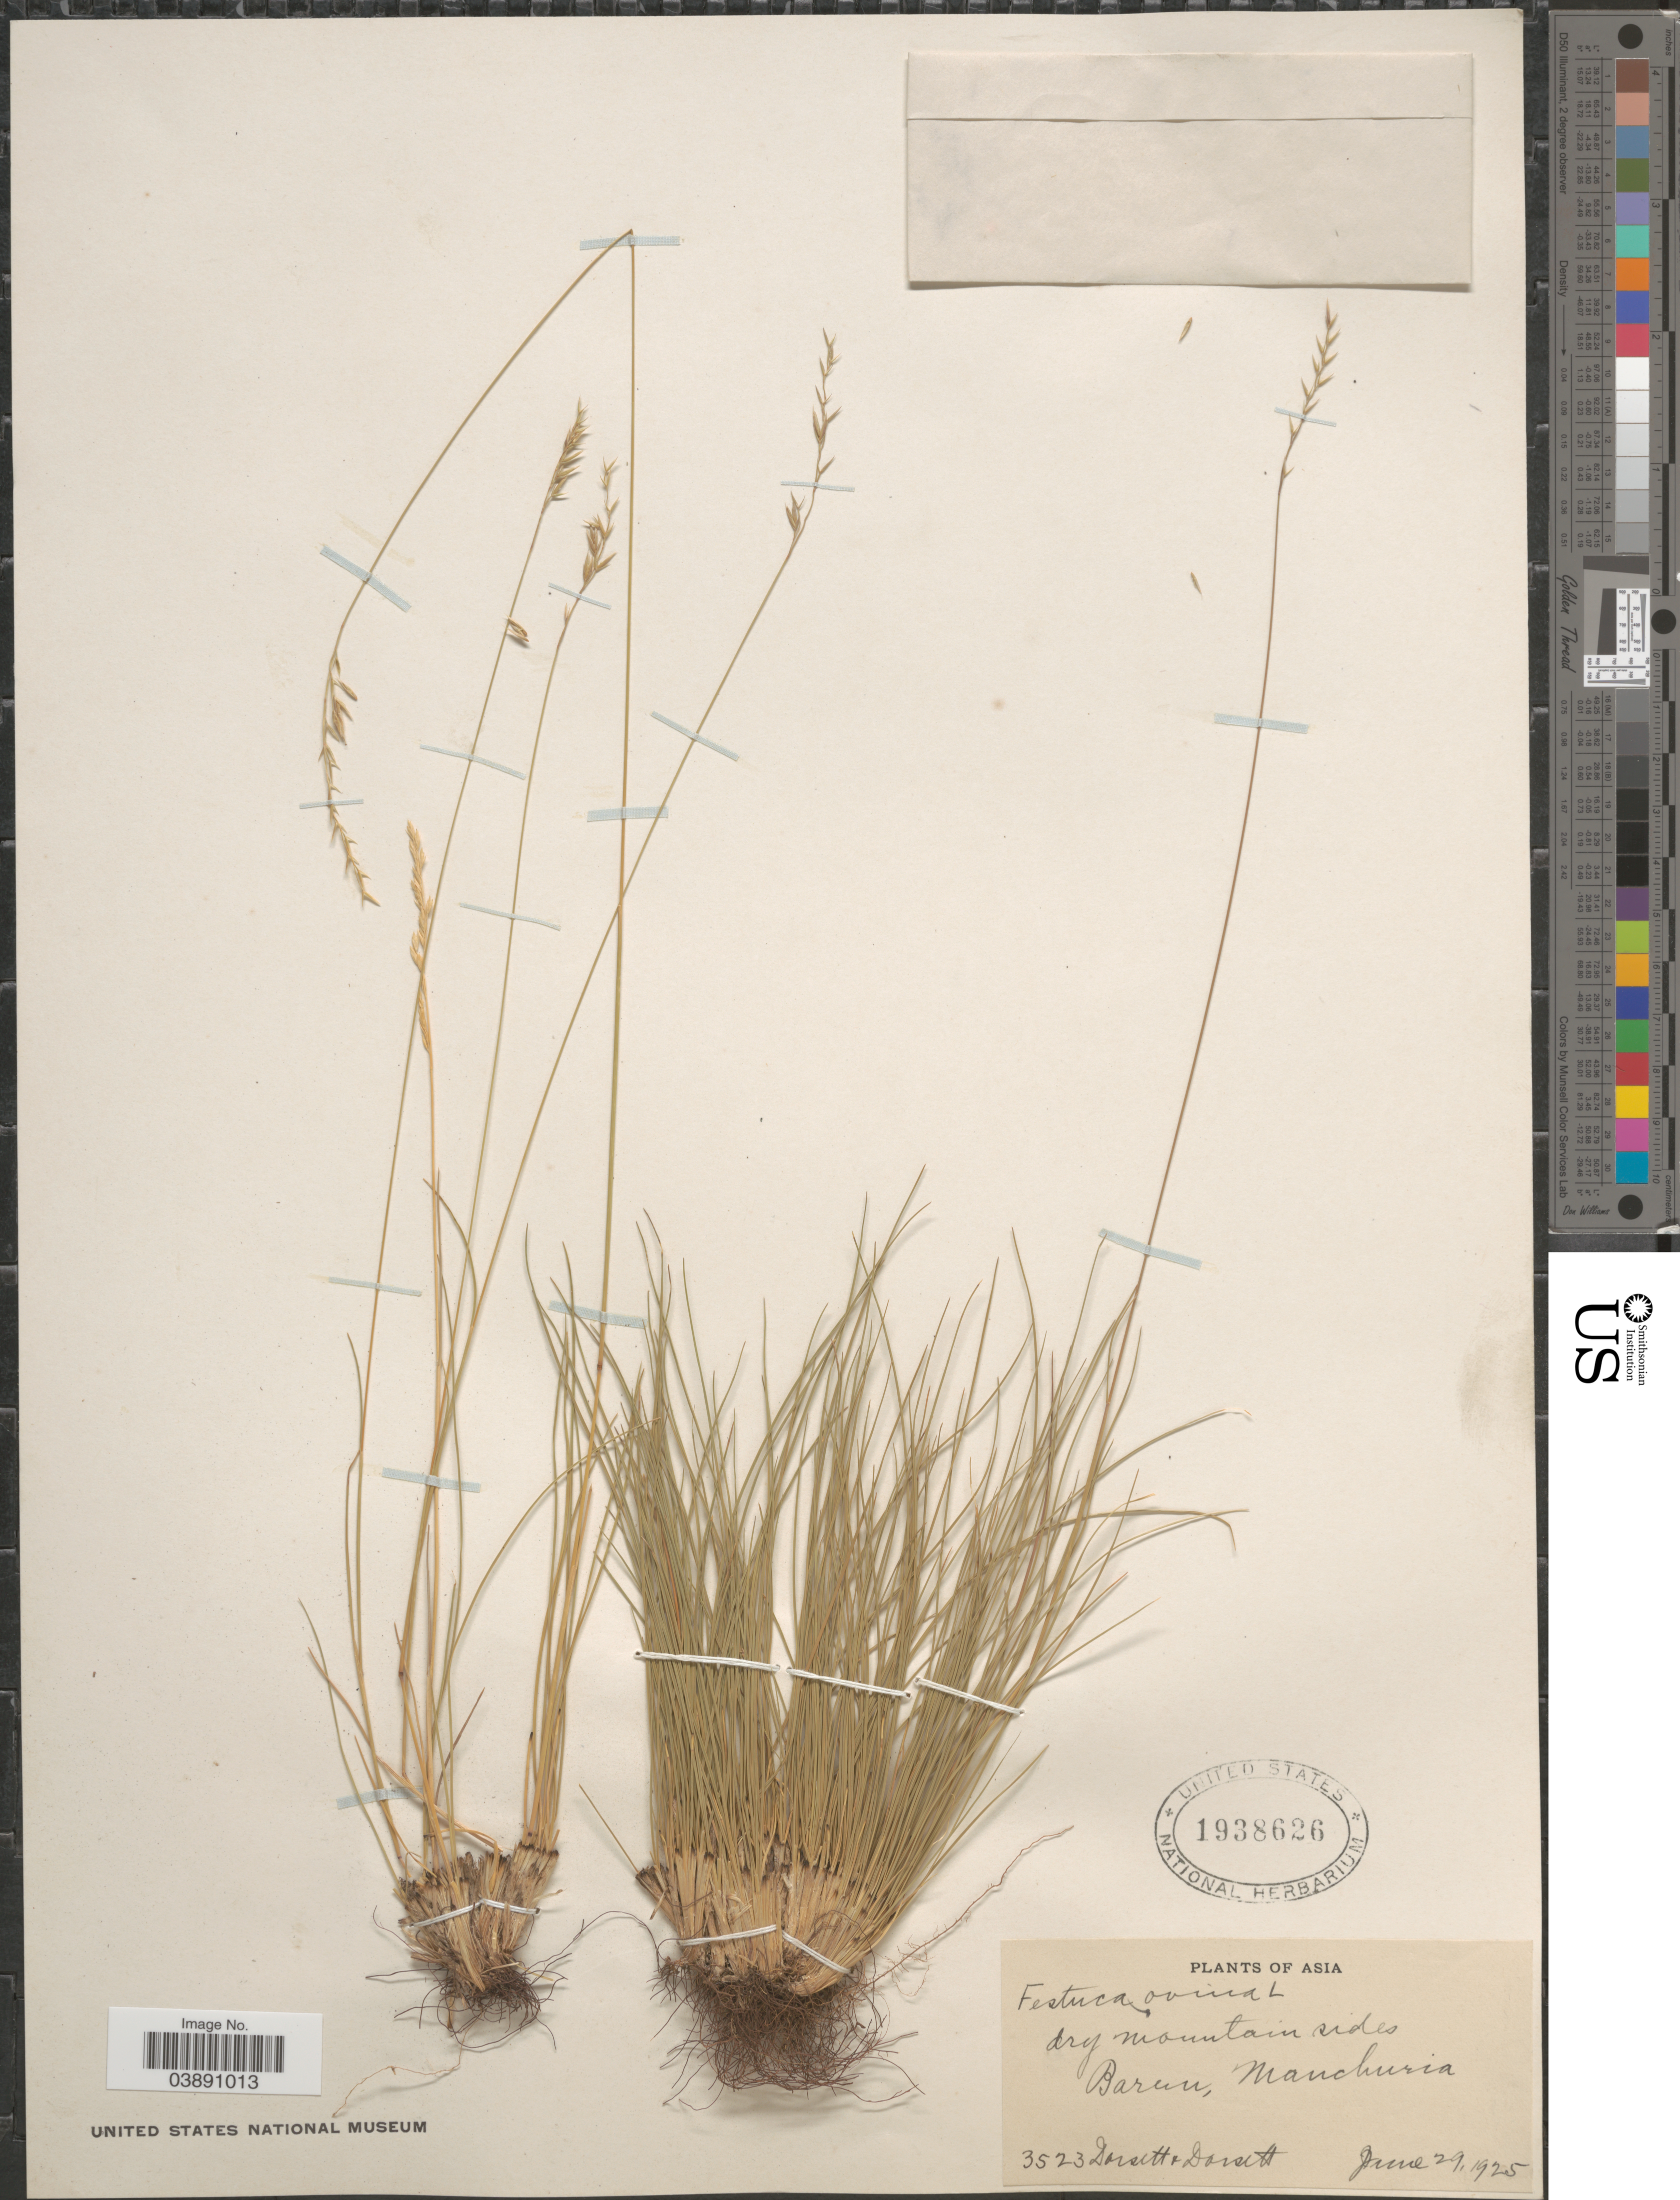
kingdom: Plantae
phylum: Tracheophyta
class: Liliopsida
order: Poales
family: Poaceae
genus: Festuca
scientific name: Festuca ovina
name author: L.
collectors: -- Dorsett & -- Dorsett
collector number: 3523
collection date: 1925-06-29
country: China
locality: Asia. Barun, Manchuria.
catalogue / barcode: US 1938626